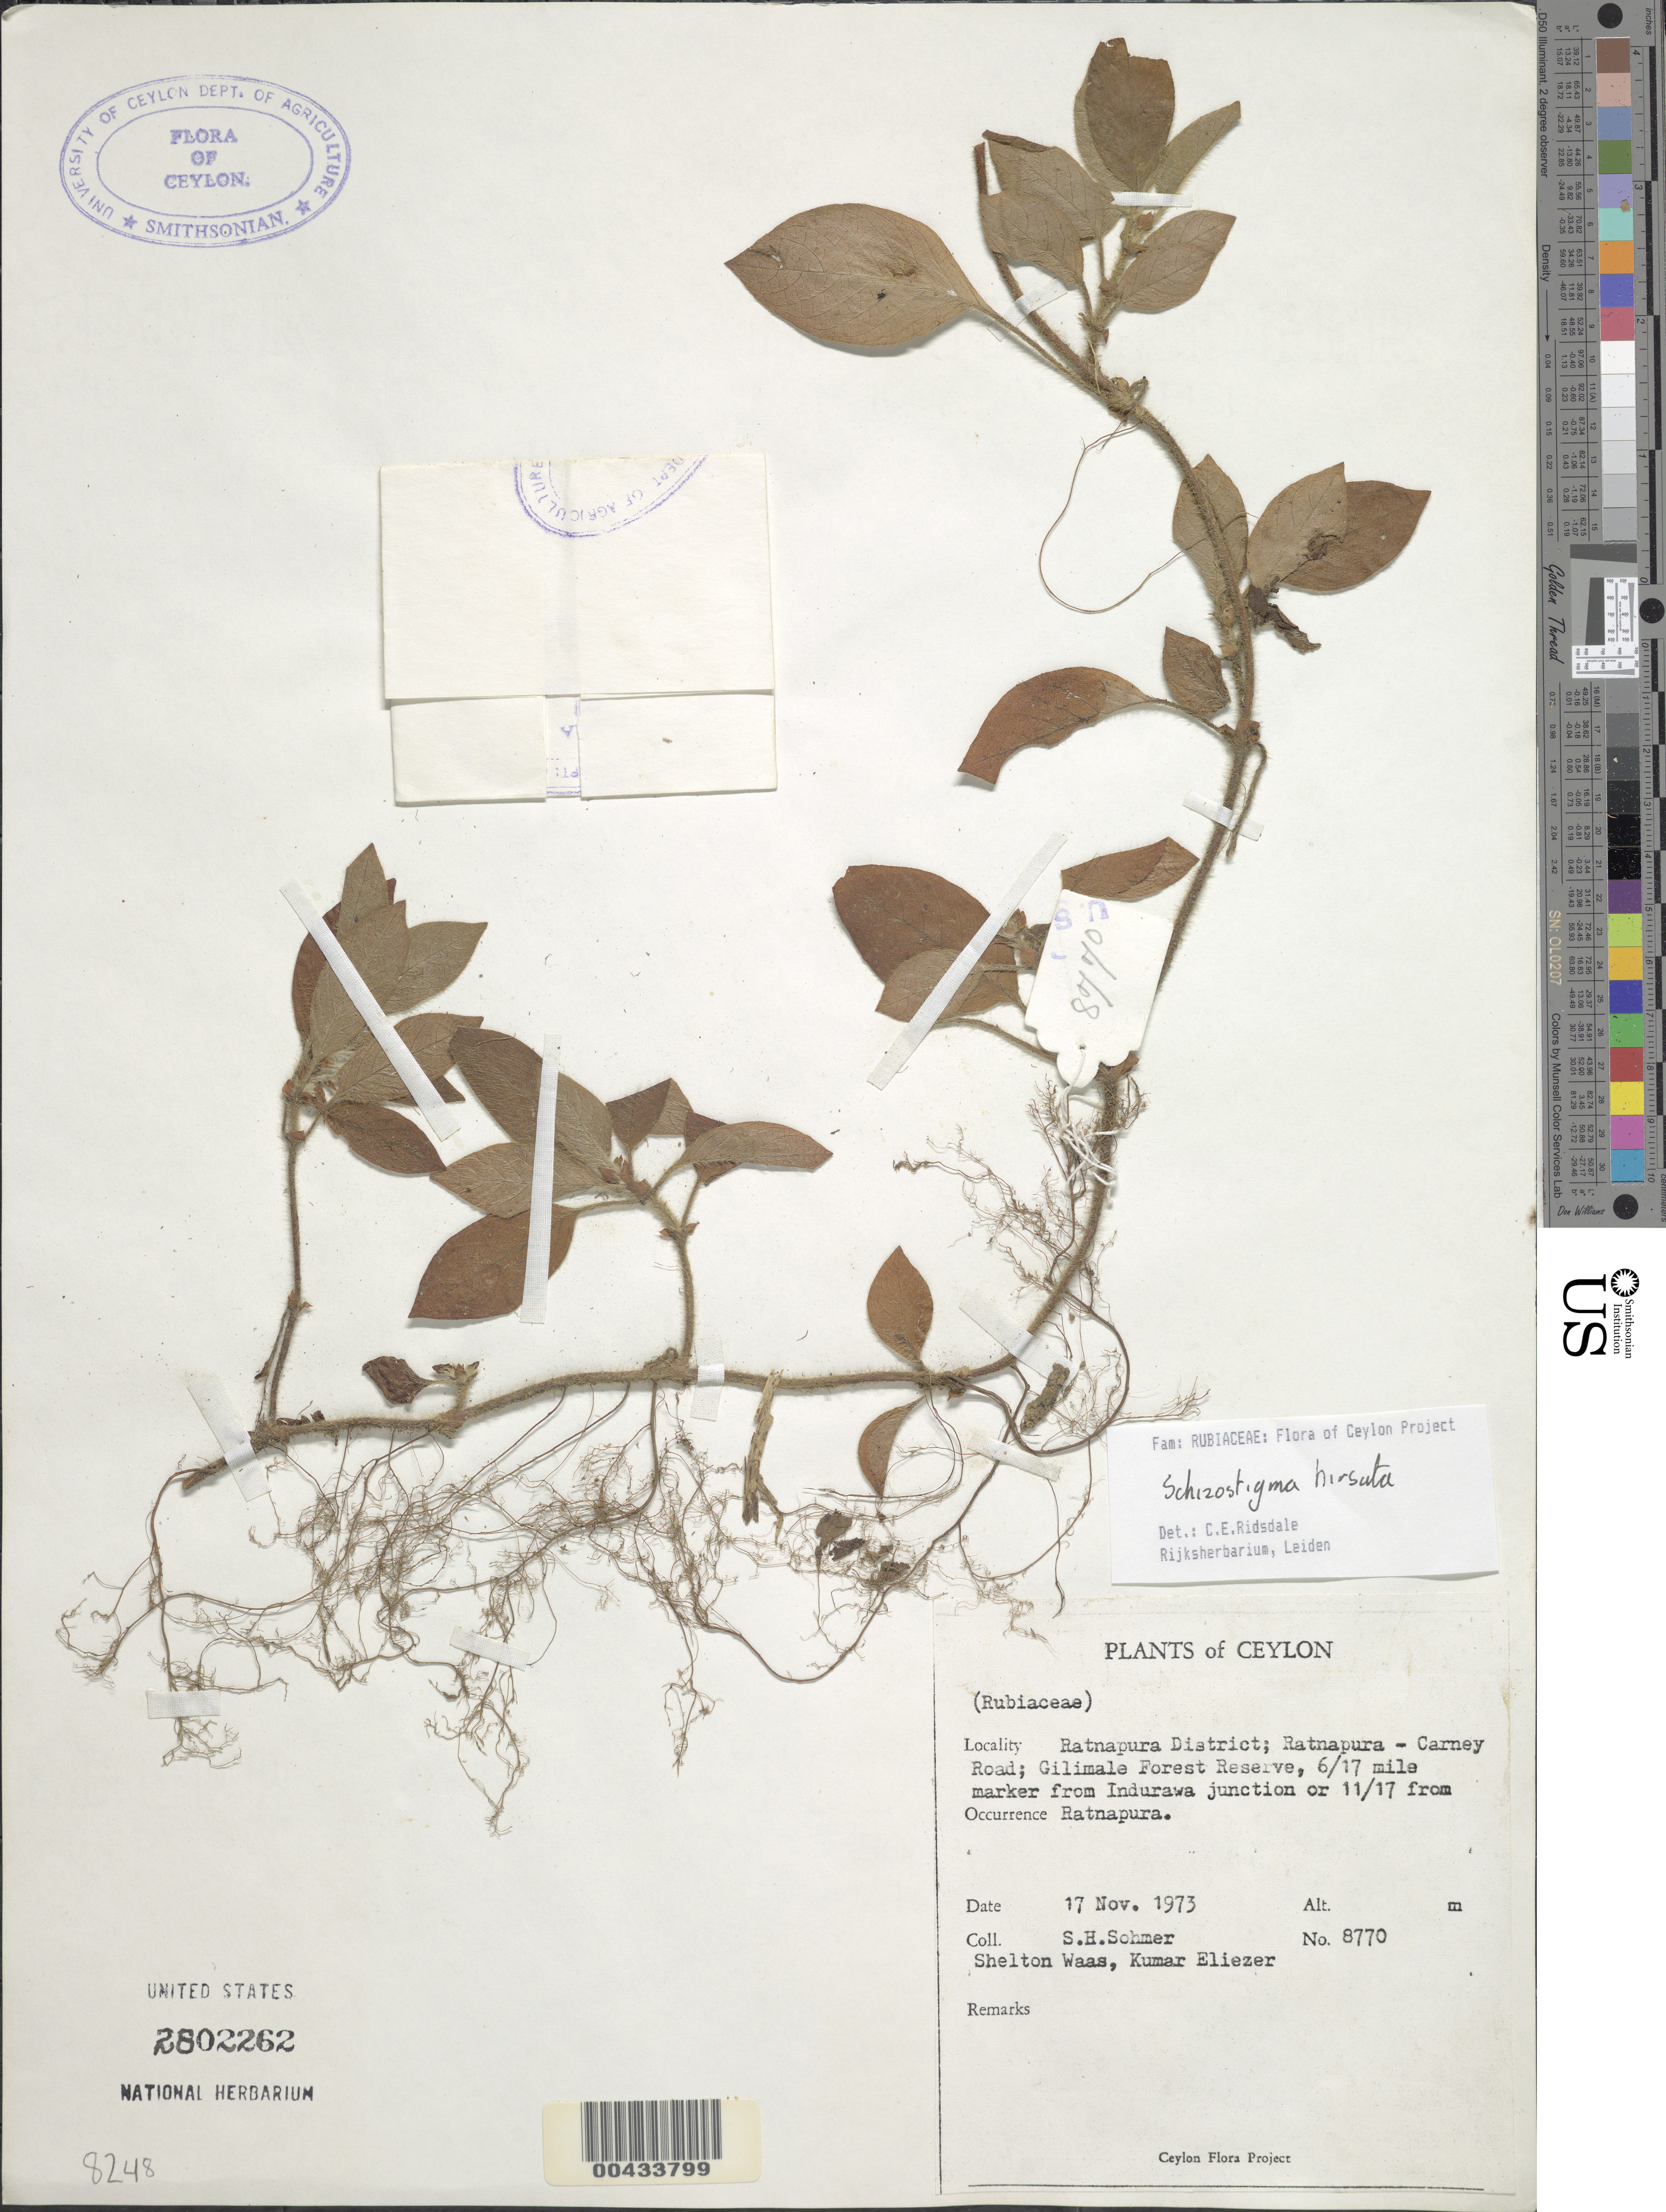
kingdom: Plantae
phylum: Tracheophyta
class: Magnoliopsida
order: Gentianales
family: Rubiaceae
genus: Schizostigma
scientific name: Schizostigma hirsutum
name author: Arn. ex Meisn.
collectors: S. H. Sohmer, S. Waas & K. Eliezer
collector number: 8770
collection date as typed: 17 Nov 1973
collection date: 1973-11-17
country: Sri Lanka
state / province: Sabaragamuwa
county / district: Ratnapura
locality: Ratnapura-Carney Rd, Gilimale FR, 6/17 mi marker from Indurawa junct. or 11/17 from Ratnapura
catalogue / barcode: US 2802262